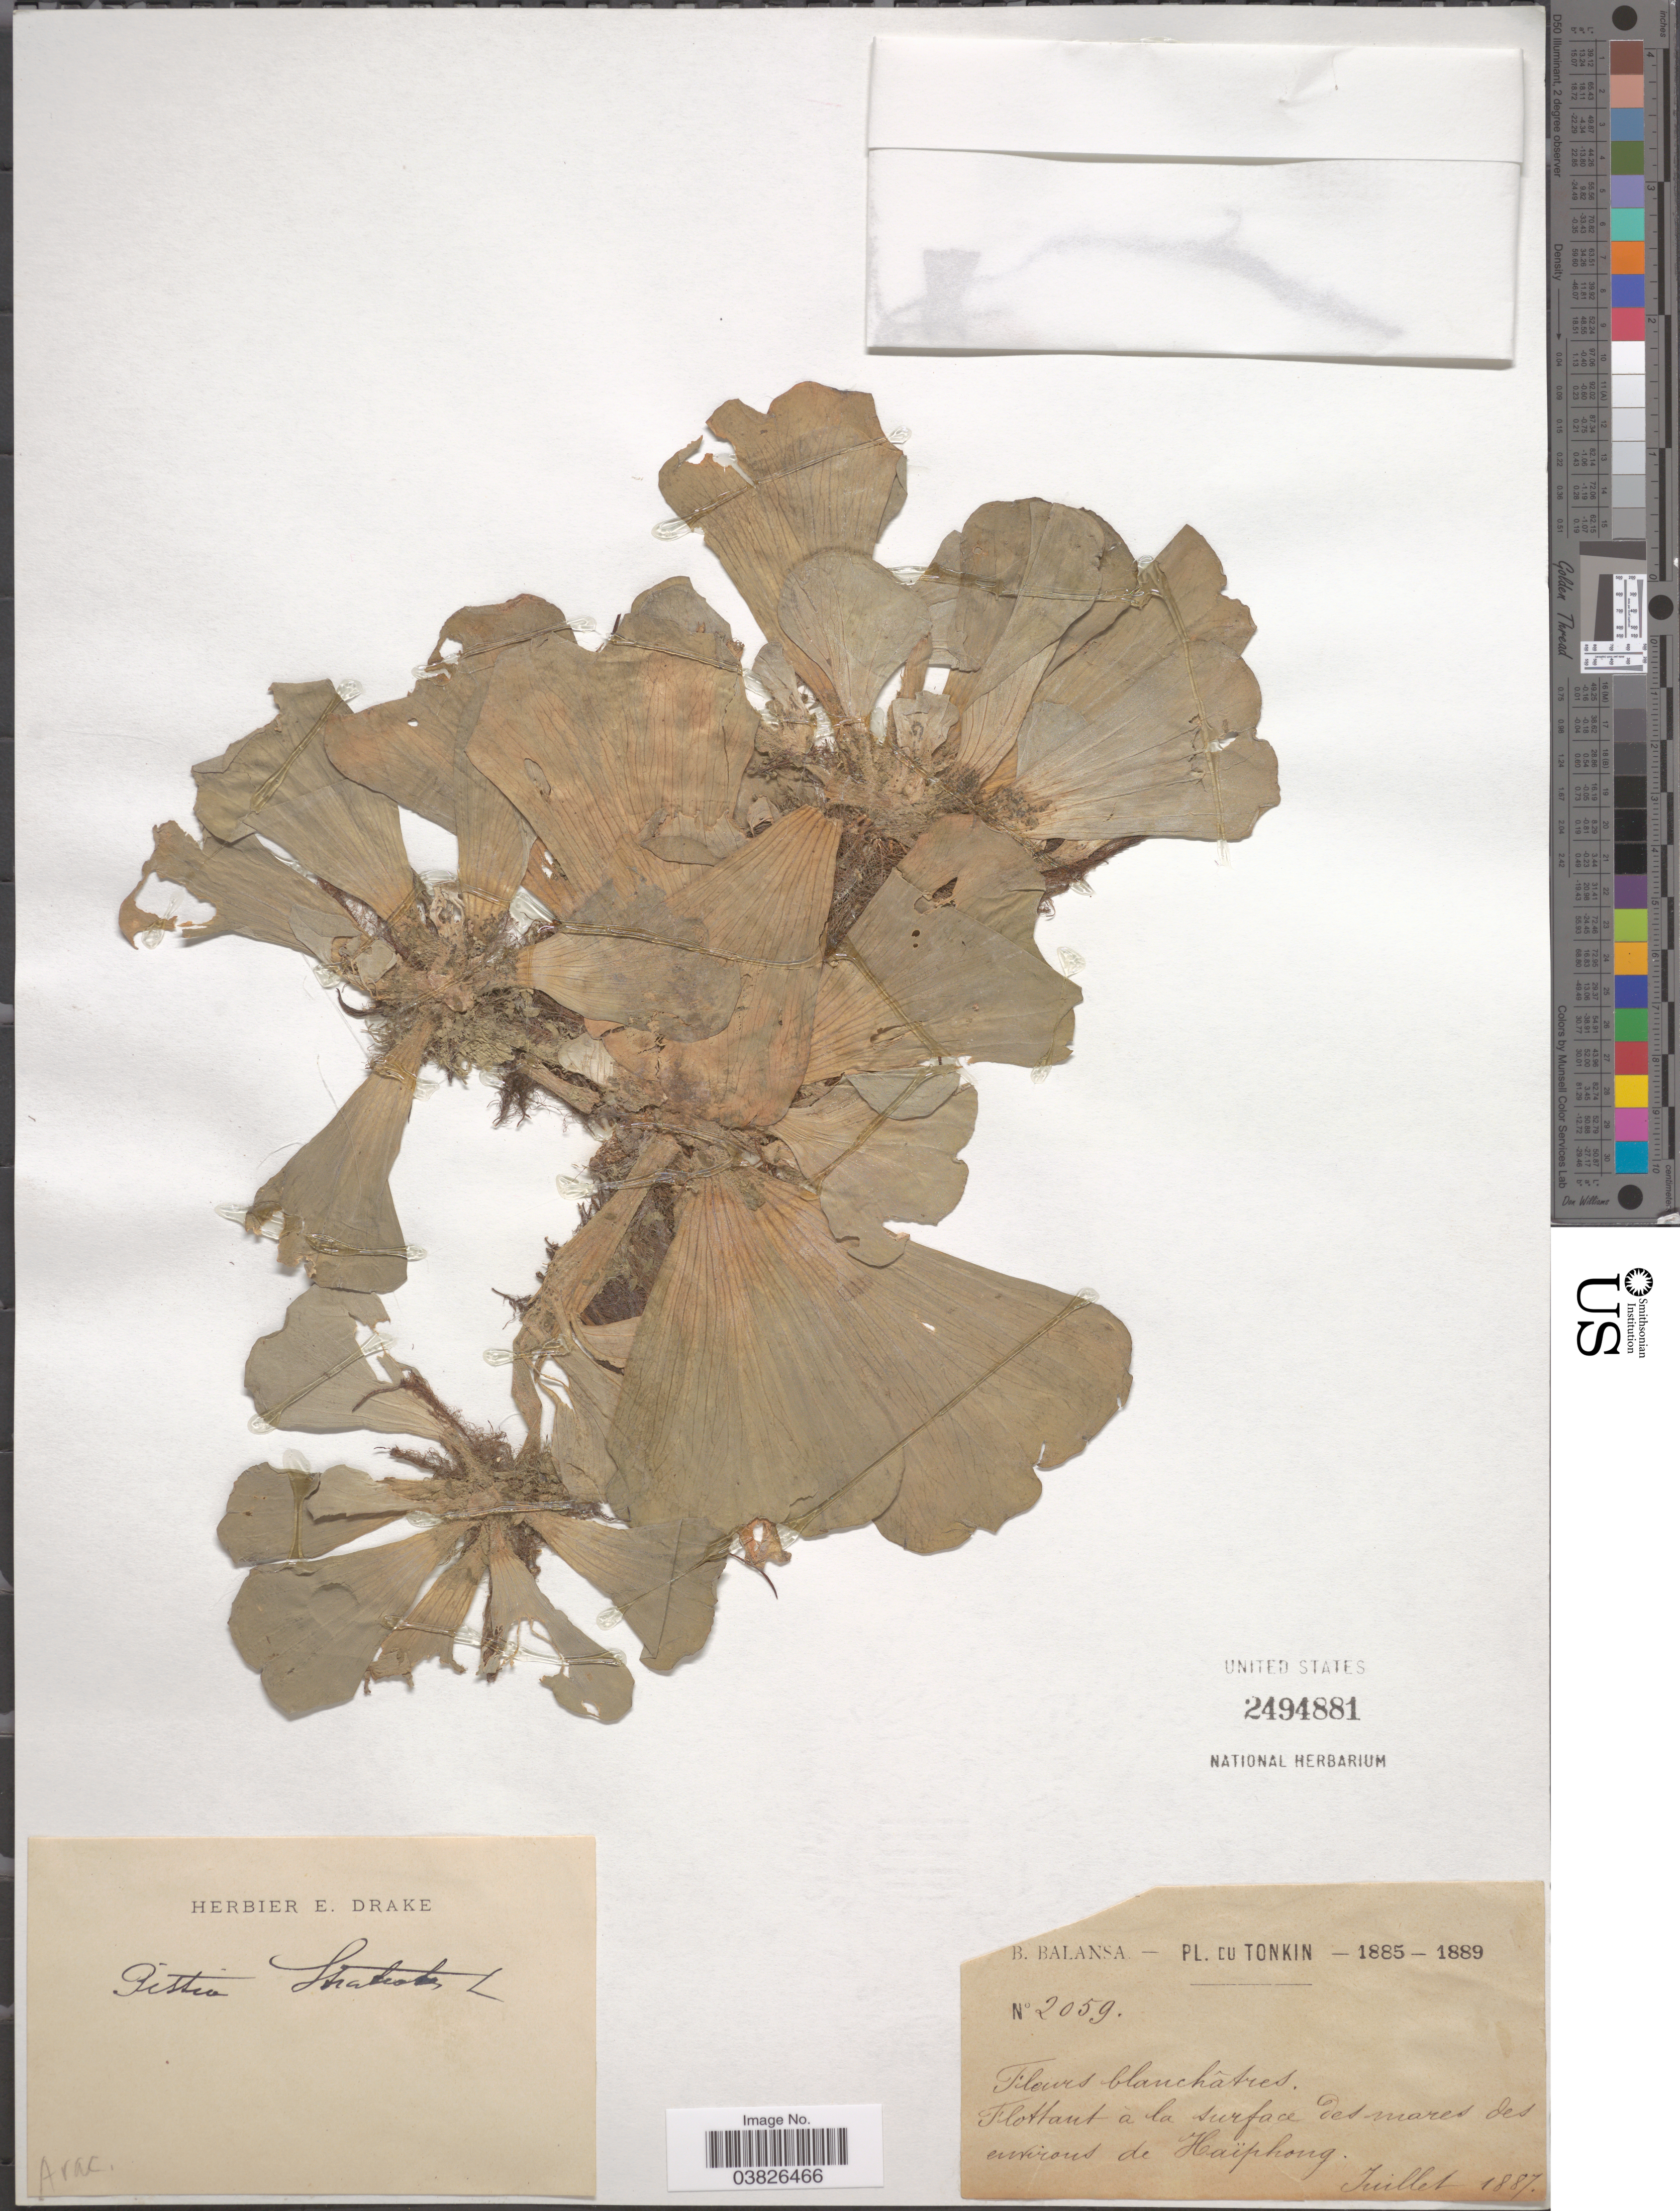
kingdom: Plantae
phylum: Tracheophyta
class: Liliopsida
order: Alismatales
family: Araceae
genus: Pistia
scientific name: Pistia stratiotes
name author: L.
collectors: B. Balansa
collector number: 2059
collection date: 1887-07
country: Vietnam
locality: Tonkin. Flottant à la surface des mares des environs de Haïphong.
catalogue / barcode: US 2494881